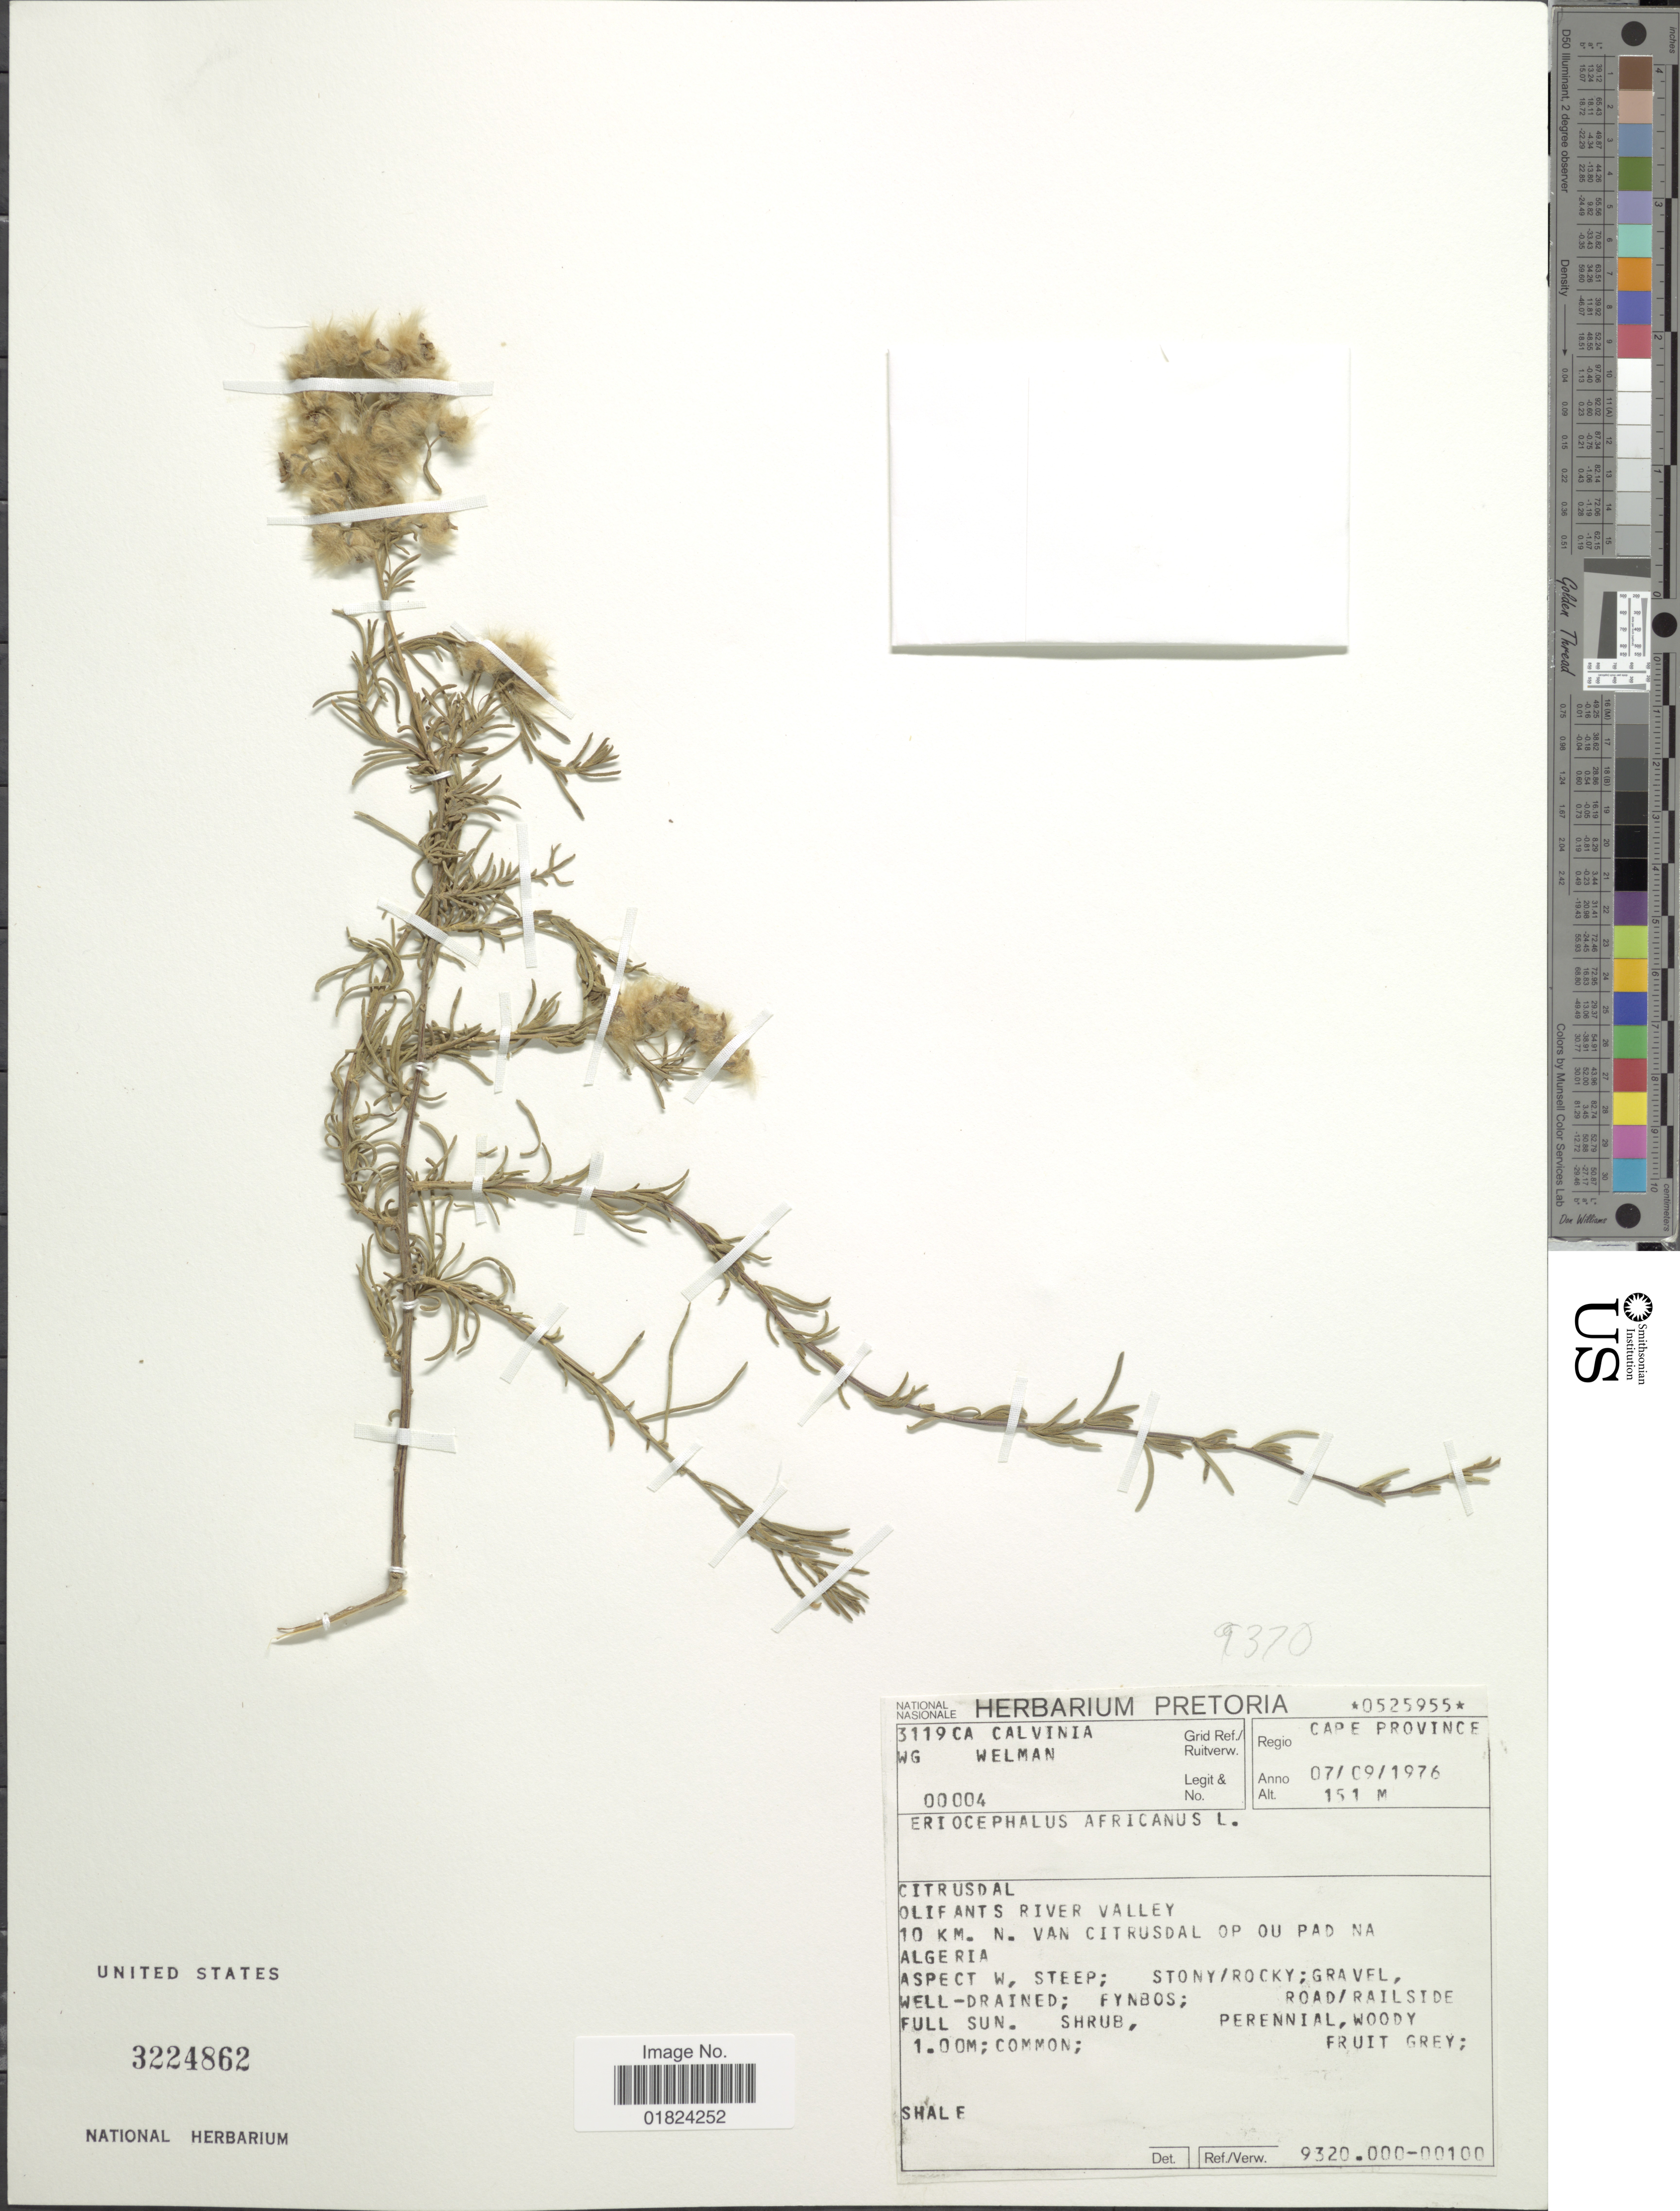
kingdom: Plantae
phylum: Tracheophyta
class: Magnoliopsida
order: Asterales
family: Asteraceae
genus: Eriocephalus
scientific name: Eriocephalus africanus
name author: L.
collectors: W. G. Welman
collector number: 00004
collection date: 1976-09-07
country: South Africa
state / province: Western Cape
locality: Citrusdal, Olifants River Valley, 10 km. N. van Citrusdal op ou pad na Alegria, aspect w. steep.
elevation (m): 151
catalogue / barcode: US 3224862